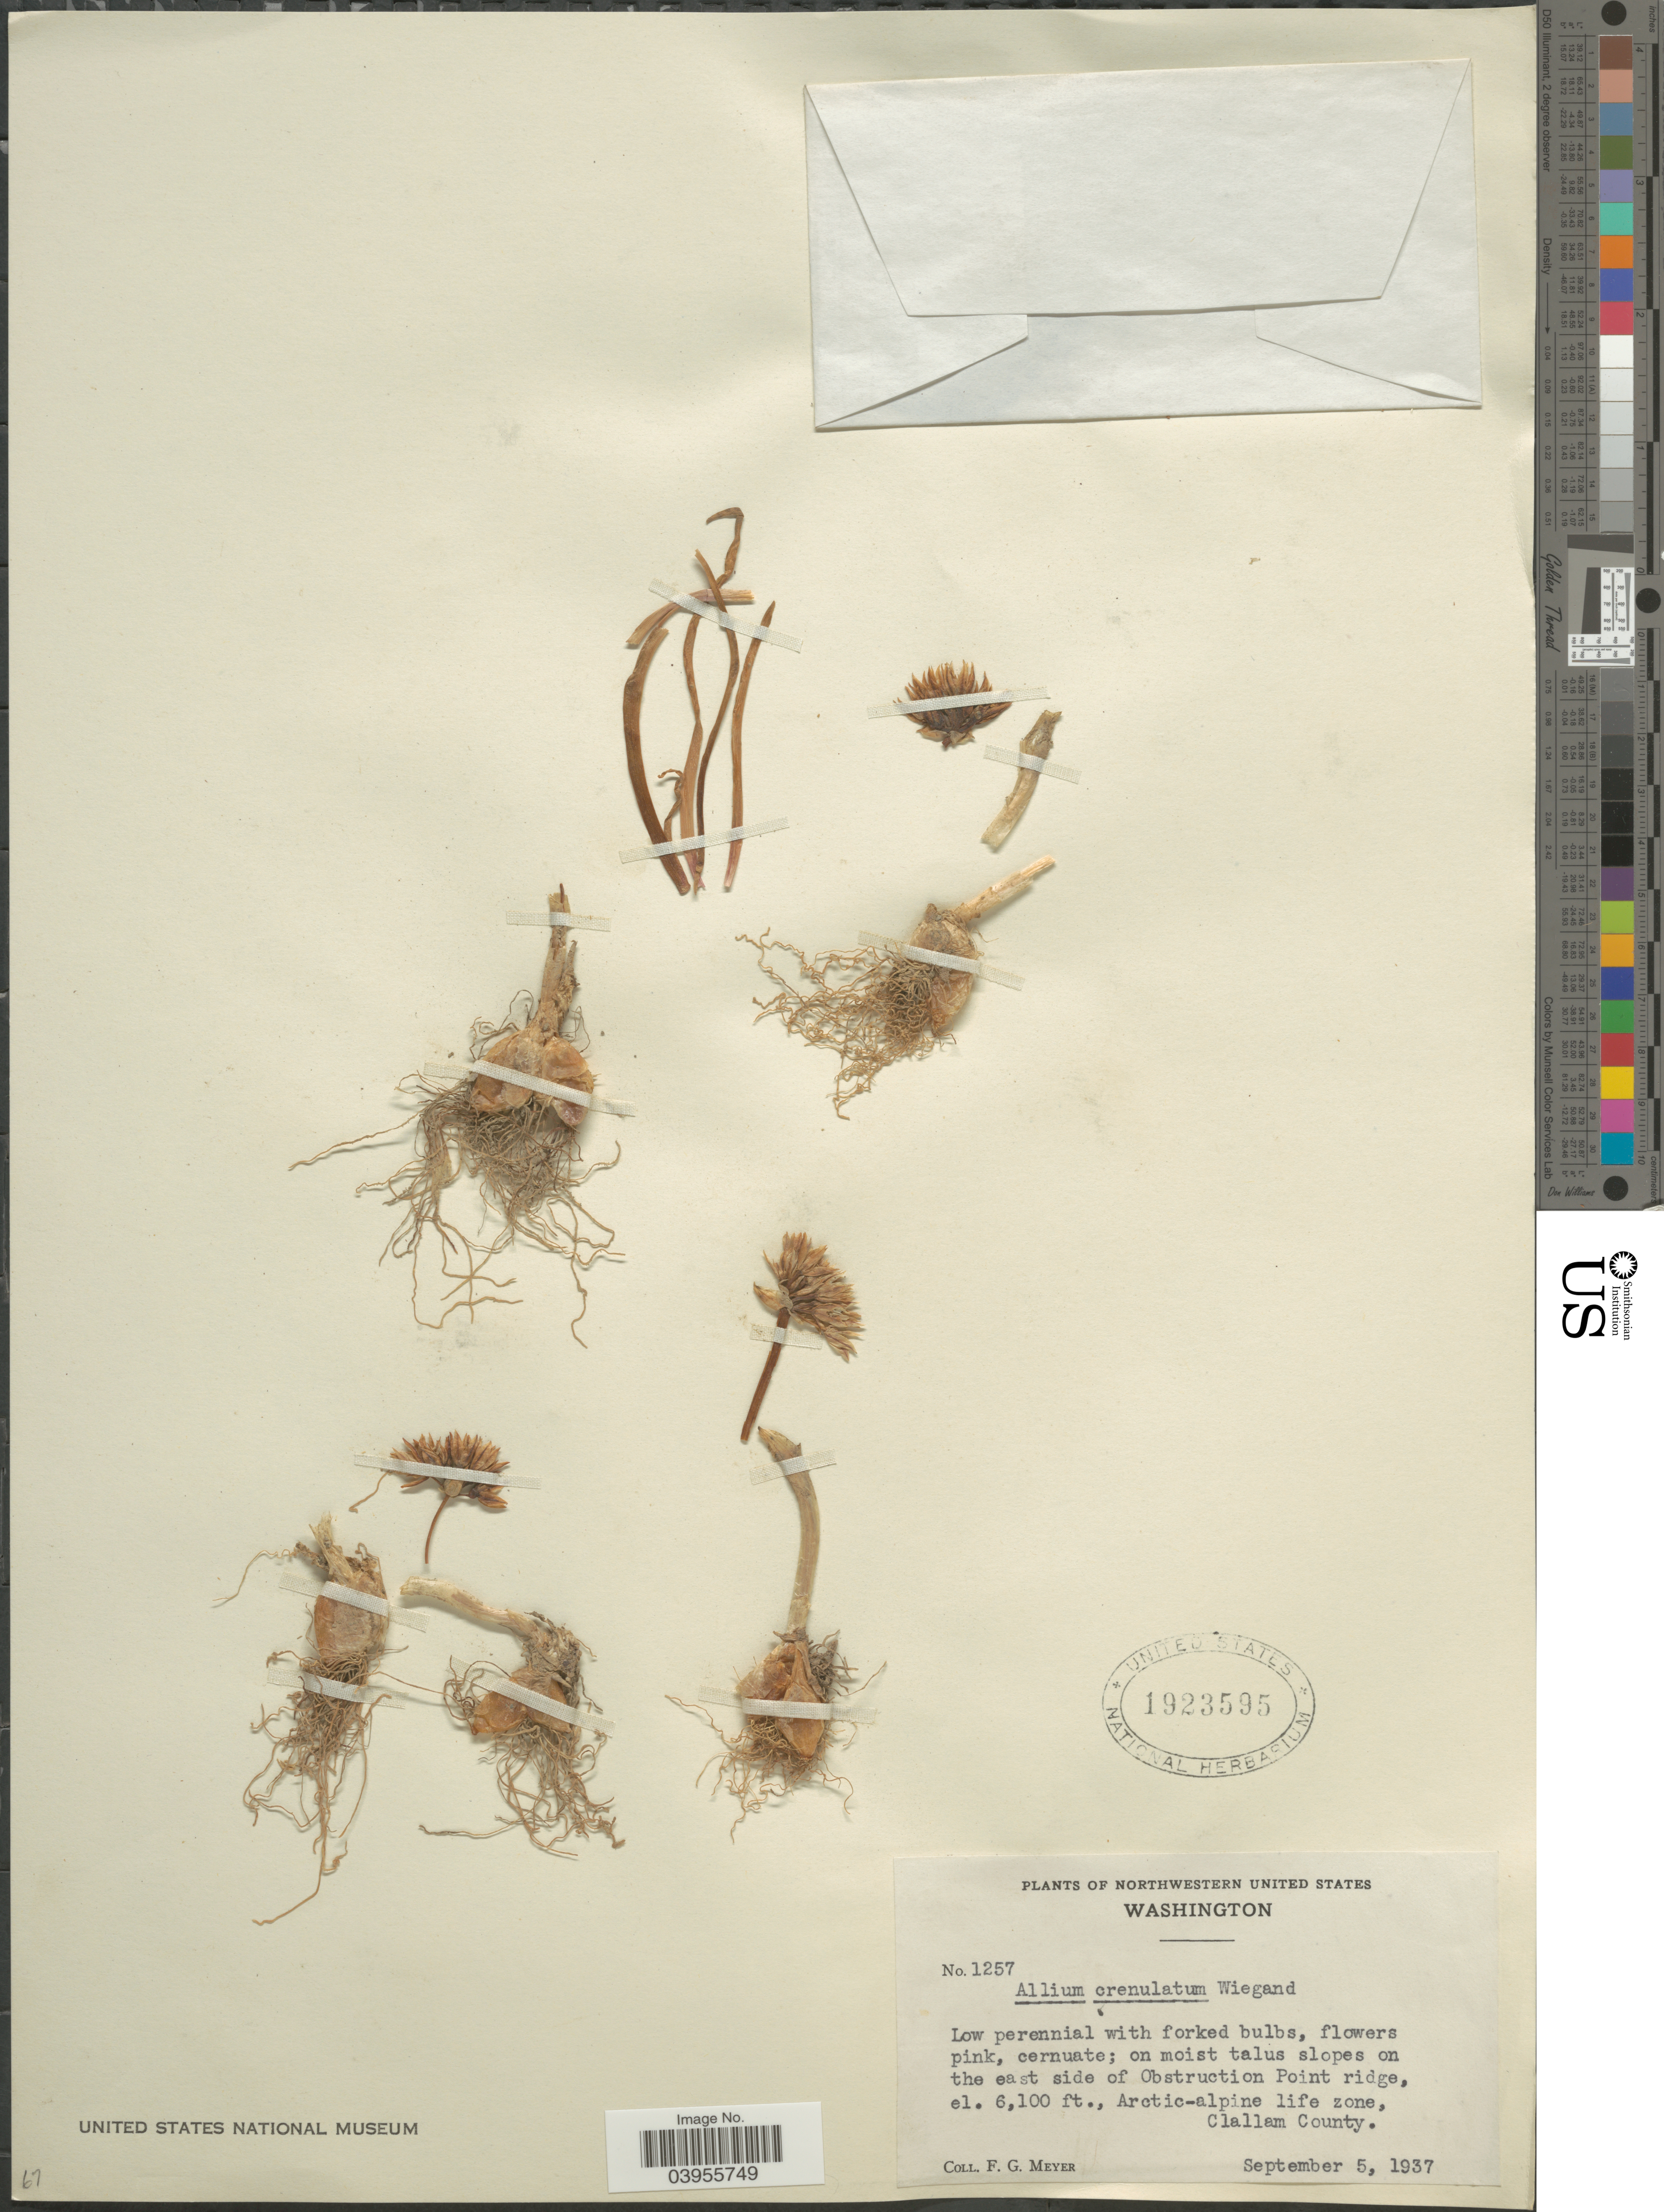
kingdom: Plantae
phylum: Tracheophyta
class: Liliopsida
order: Asparagales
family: Amaryllidaceae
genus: Allium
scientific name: Allium crenulatum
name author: Wiegand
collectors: F. G. Meyer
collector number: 1257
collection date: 1937-09-05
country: United States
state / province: Washington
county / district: Clallam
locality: On moist talus slopes on the east side of Obstruction Point ridge, Arctic-alpine life zone, Clallam County.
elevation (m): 1859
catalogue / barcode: US 1923595